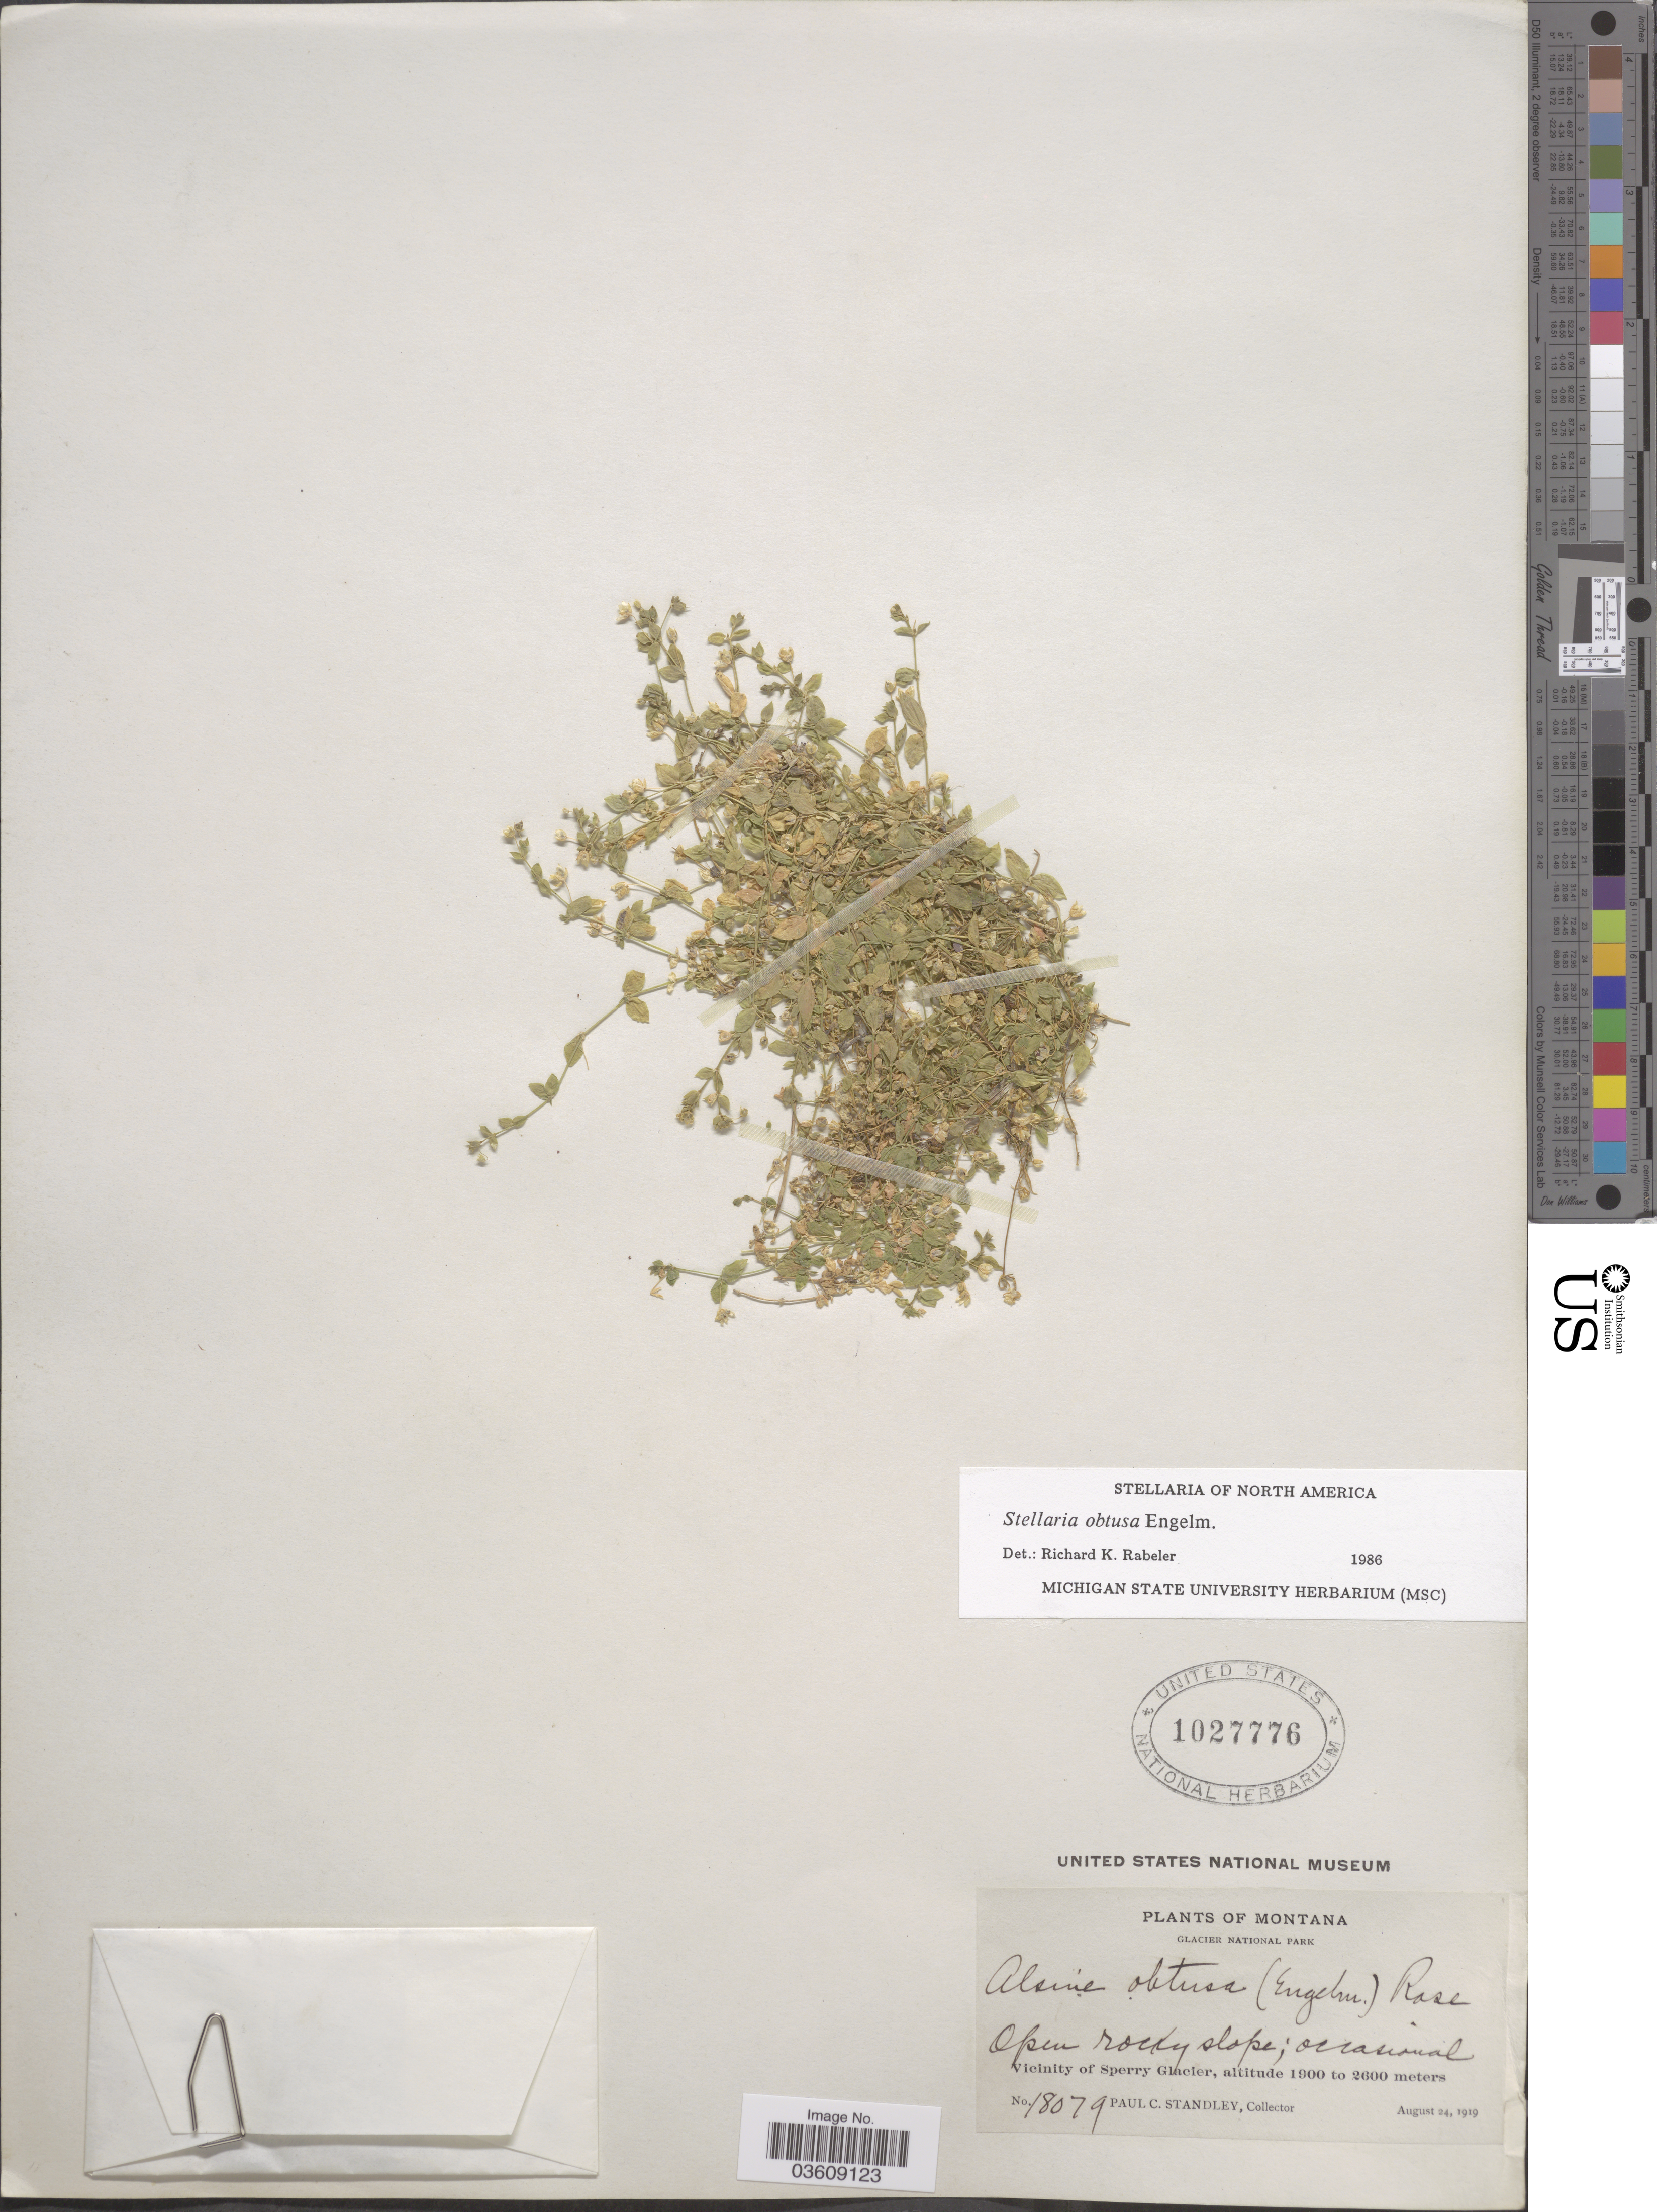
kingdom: Plantae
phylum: Tracheophyta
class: Magnoliopsida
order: Caryophyllales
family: Caryophyllaceae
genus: Engellaria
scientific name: Engellaria obtusa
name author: (Engelm.) Iamonico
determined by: U.S. National Herbarium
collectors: P. C. Standley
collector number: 18079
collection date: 1919-08-24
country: United States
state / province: Montana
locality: Glacier National Park. Vicinity of Sperry Glacier.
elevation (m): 1900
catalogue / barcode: US 1027776